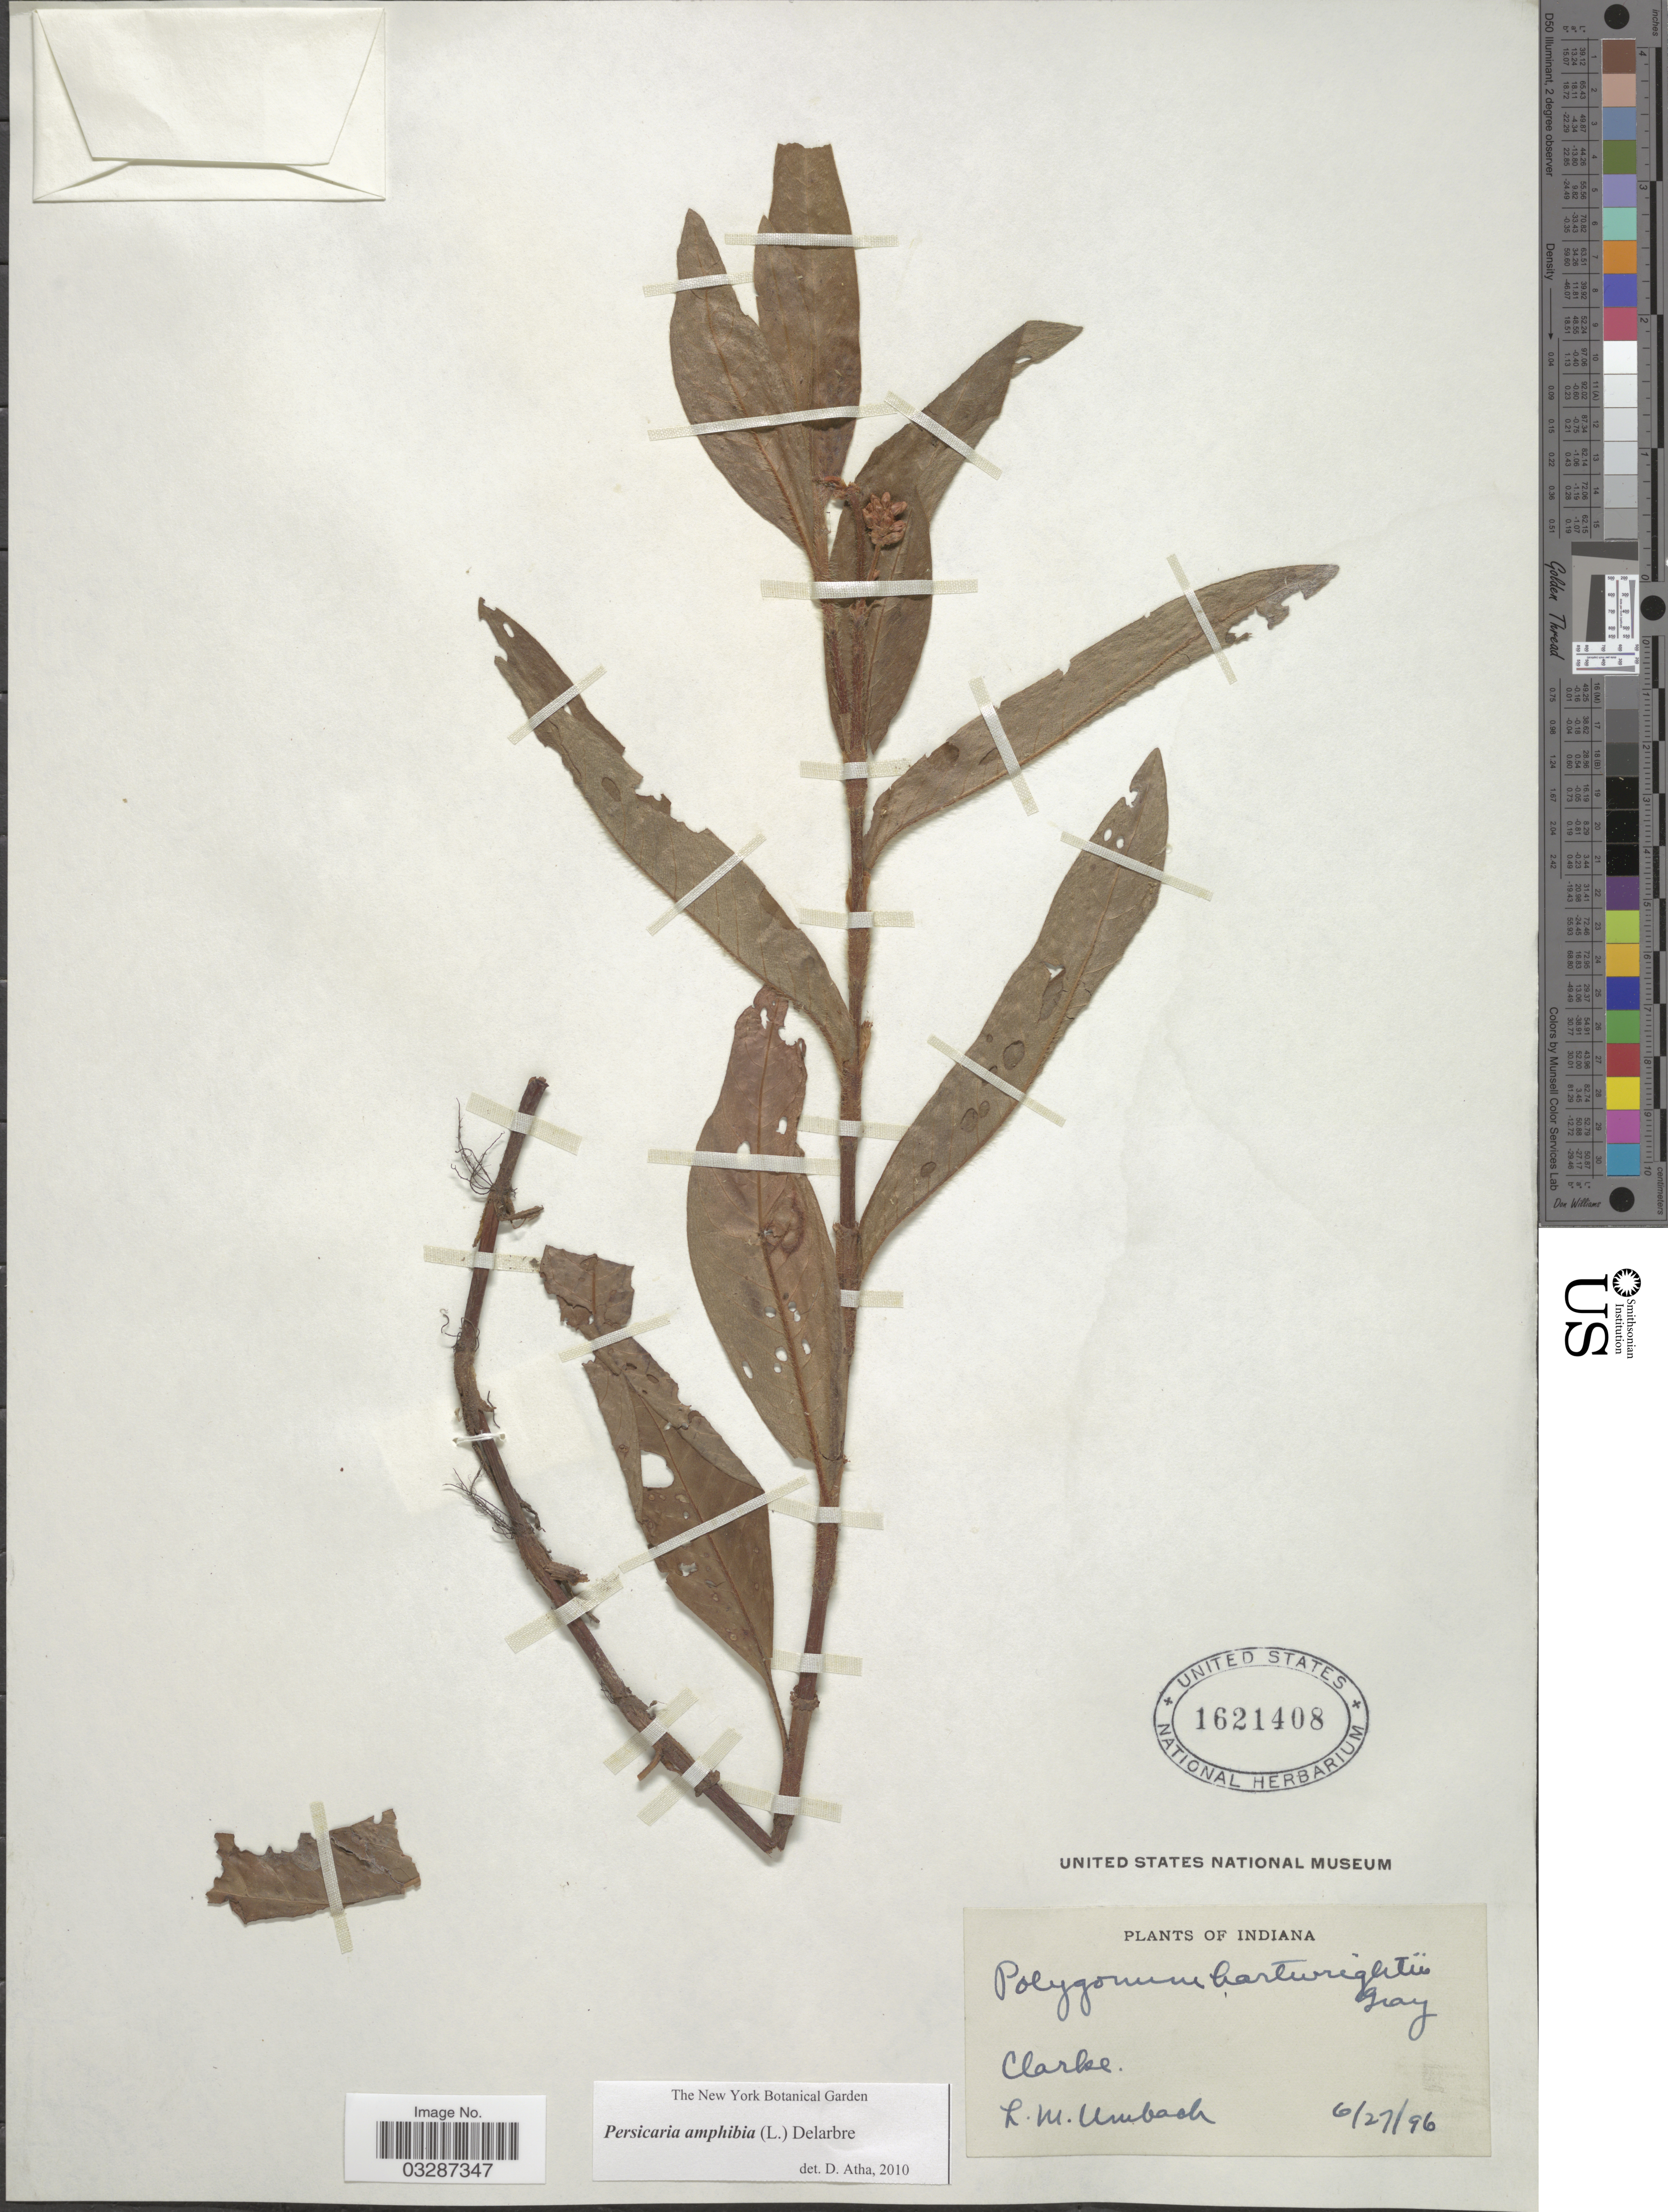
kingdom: Plantae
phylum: Tracheophyta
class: Magnoliopsida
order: Caryophyllales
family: Polygonaceae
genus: Persicaria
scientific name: Persicaria amphibia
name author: (L.) Delarbre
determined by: Atha, D. E.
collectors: L. M. Umbach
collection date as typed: Transcribed d/m/y: 27/6/96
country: United States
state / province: Indiana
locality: Clarke.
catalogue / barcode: US 1621408